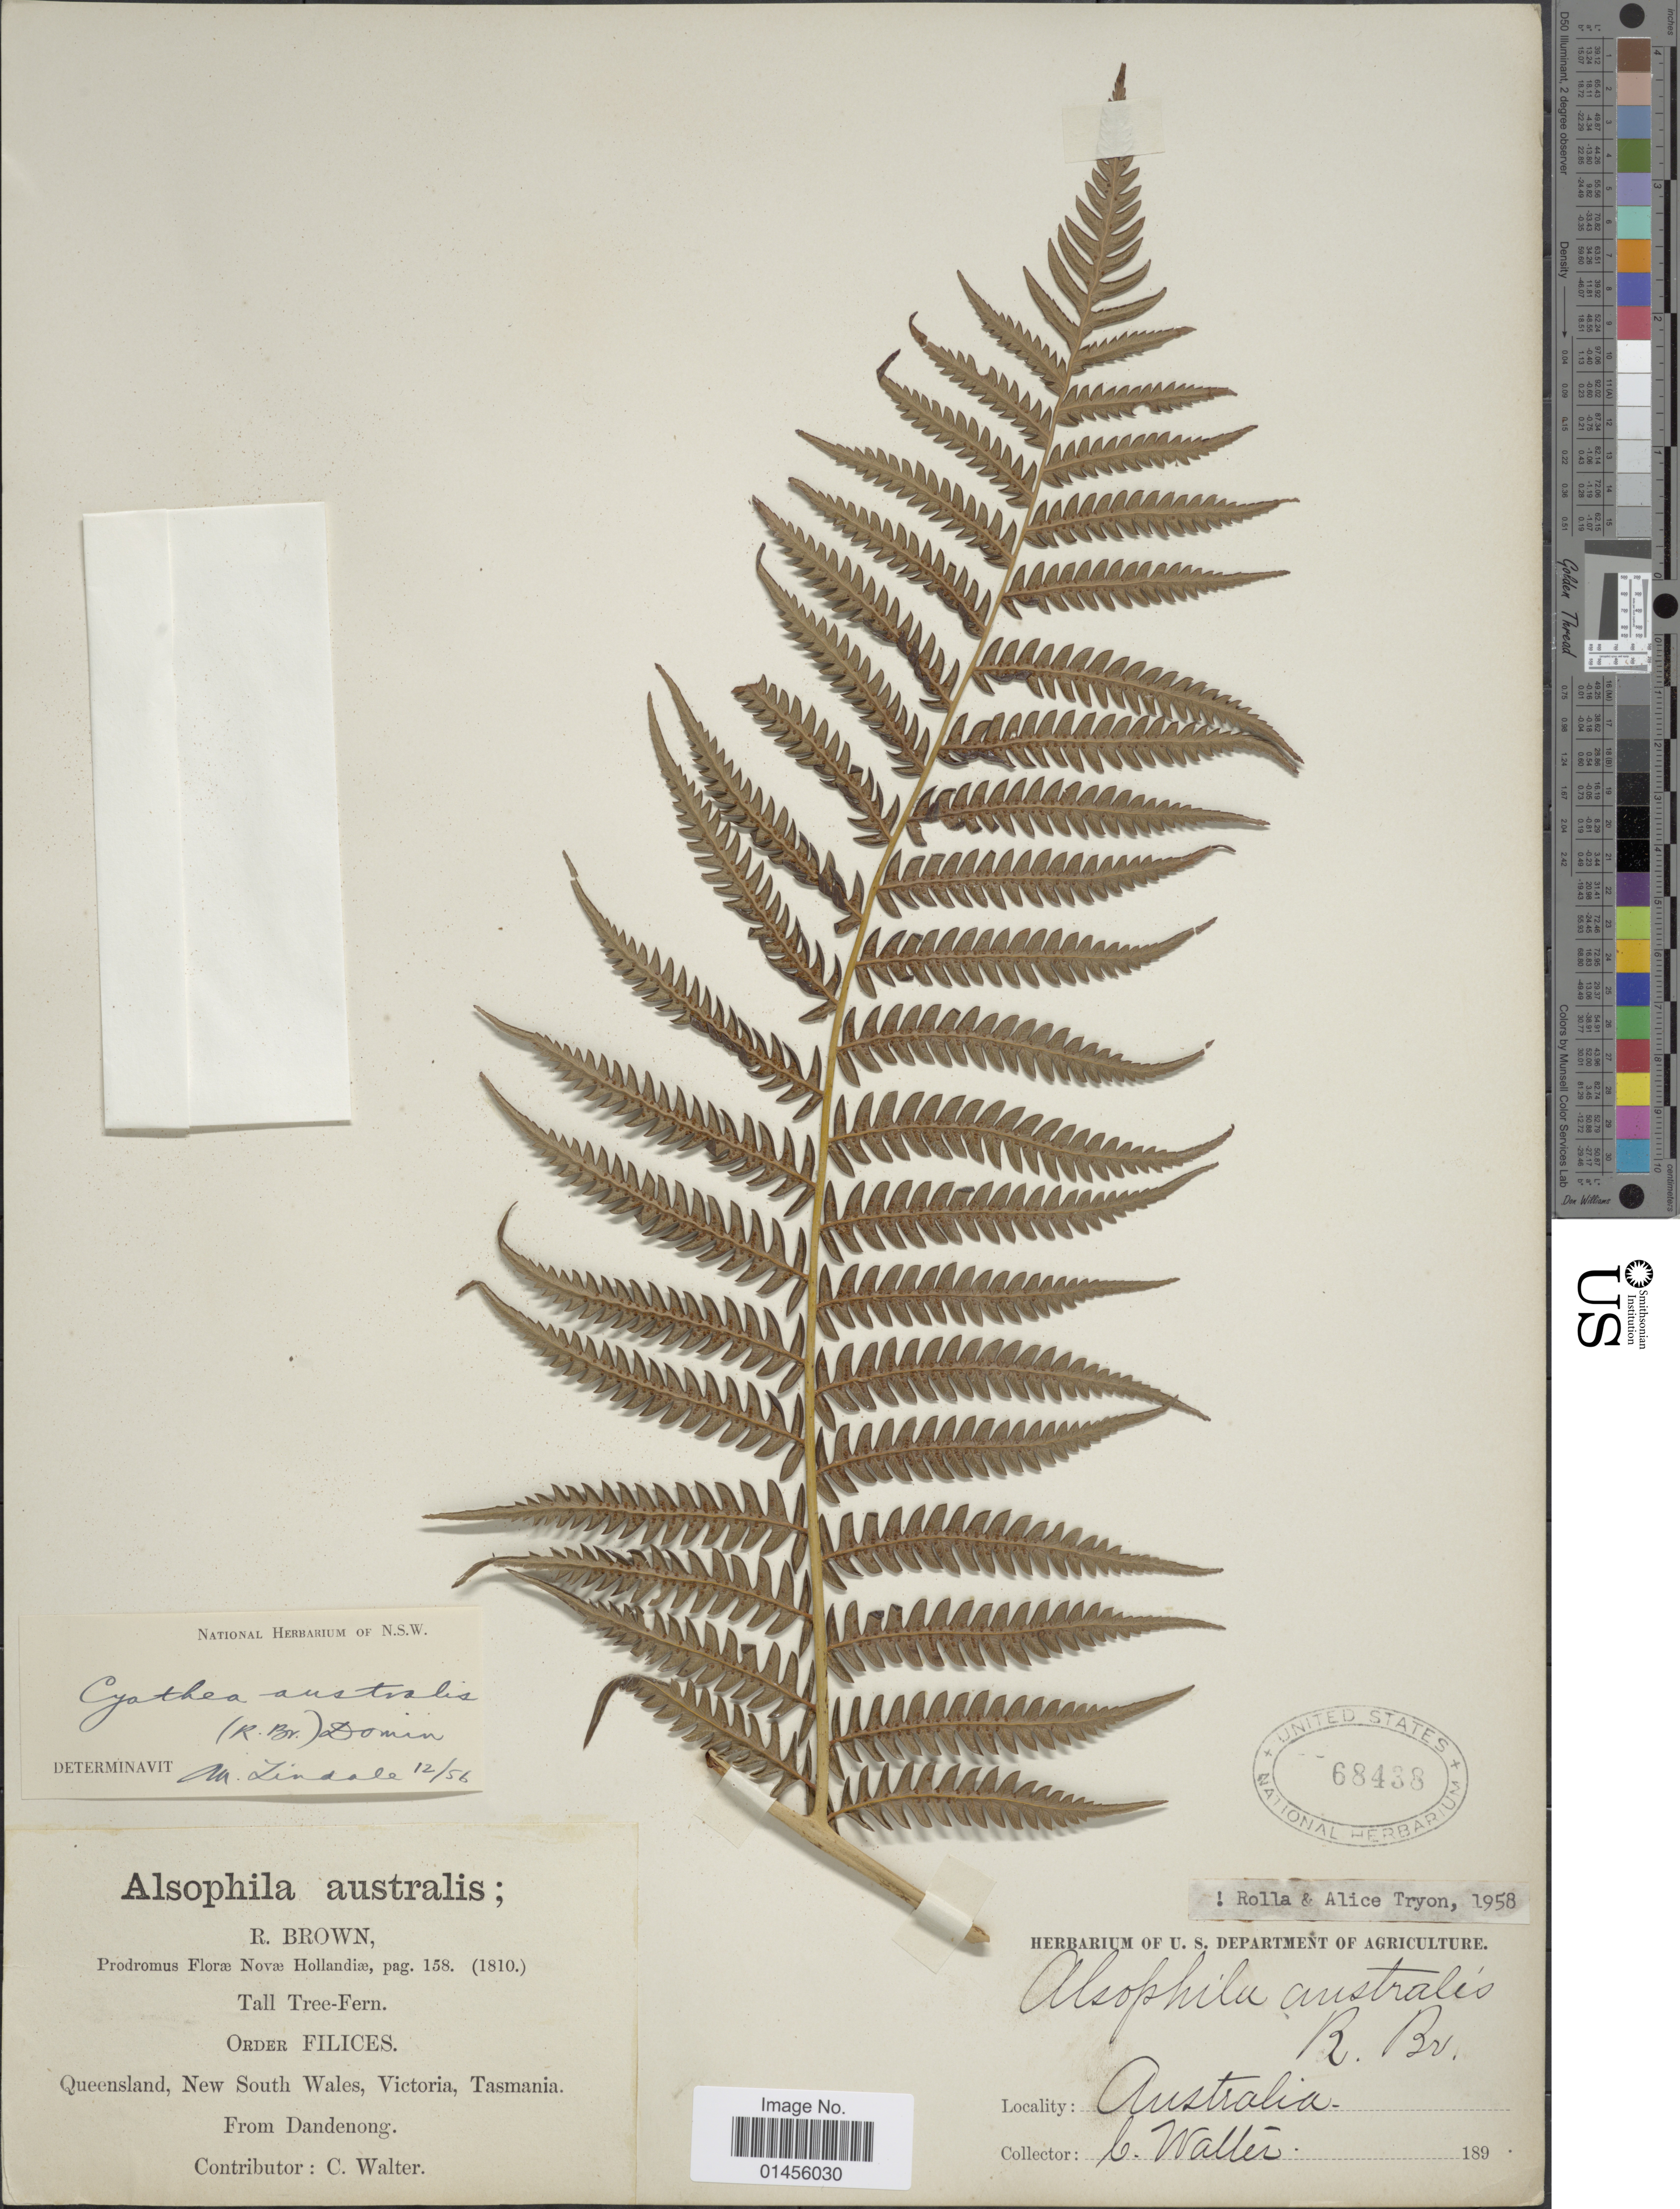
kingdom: Plantae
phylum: Tracheophyta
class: Polypodiopsida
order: Cyatheales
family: Cyatheaceae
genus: Alsophila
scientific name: Alsophila australis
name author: R. Br.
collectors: C. Walter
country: Australia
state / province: Victoria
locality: Queensland, New South Wales, Victoria, Tasmania. From Dandenong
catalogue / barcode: US 68438